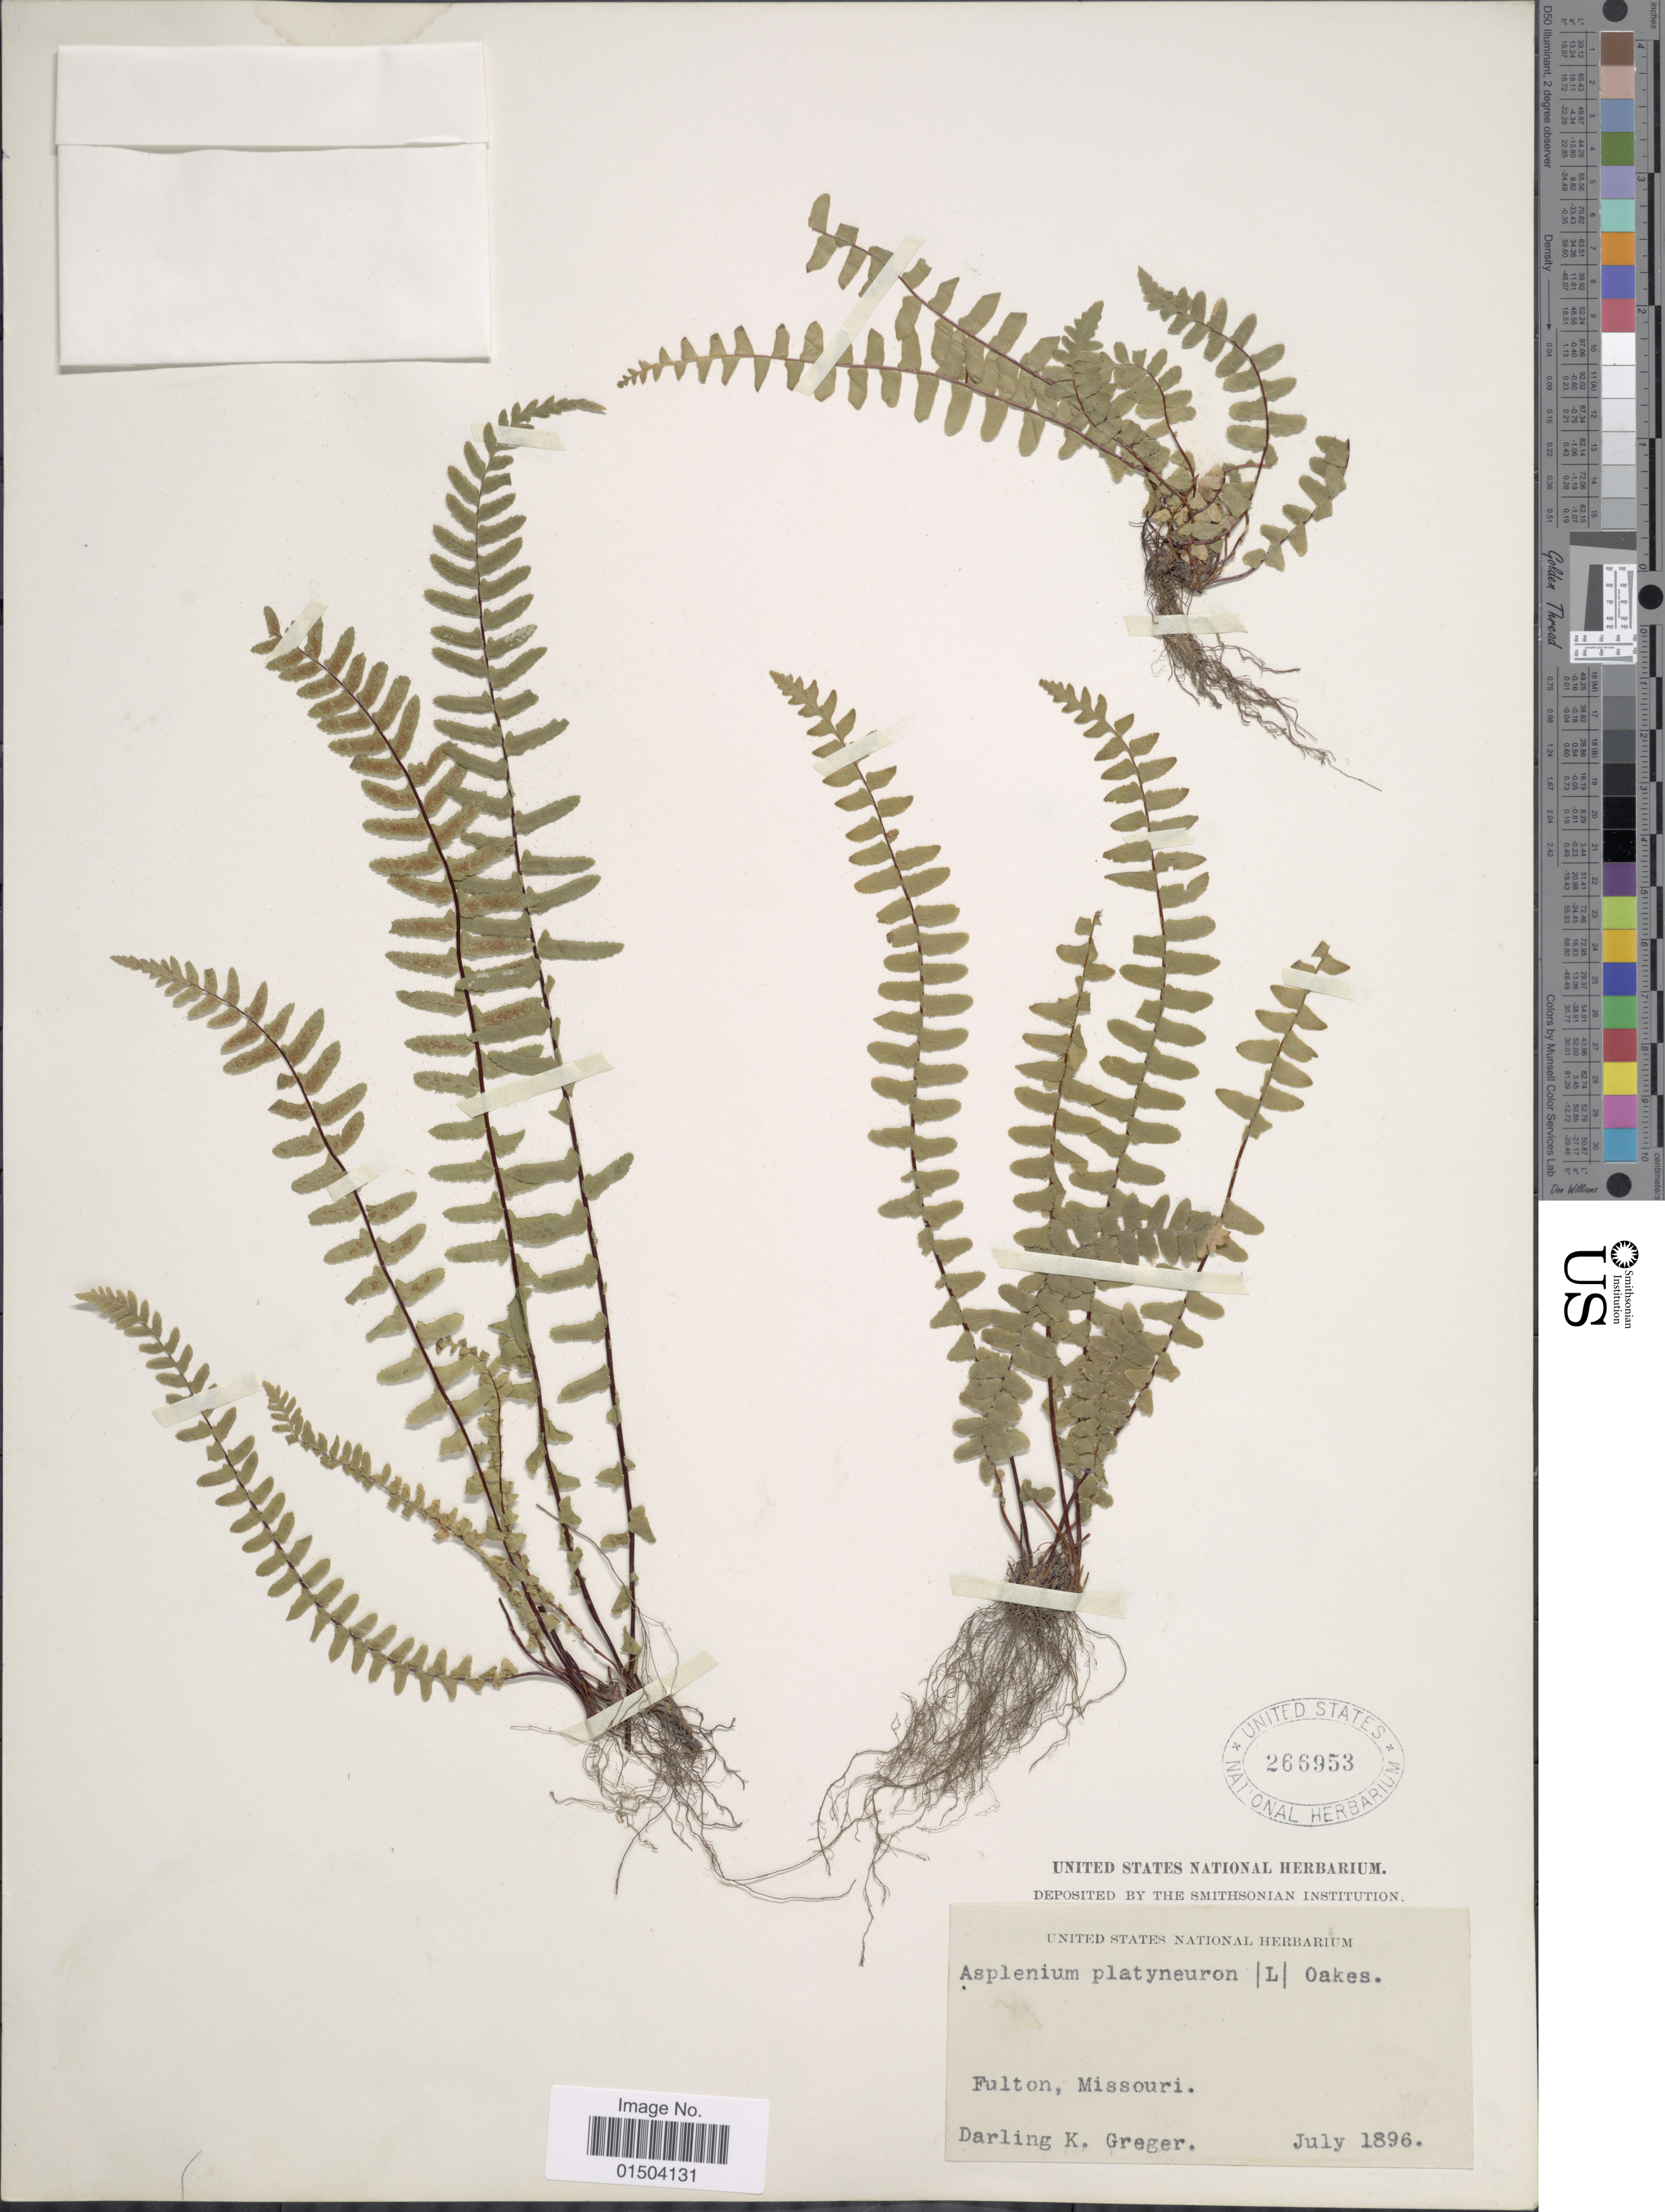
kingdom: Plantae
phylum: Tracheophyta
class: Polypodiopsida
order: Polypodiales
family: Aspleniaceae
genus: Asplenium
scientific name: Asplenium platyneuron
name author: (L.) Britton, Stearns & Poggenb.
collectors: D. Greger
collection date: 1896-07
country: United States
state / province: Missouri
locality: Fulton.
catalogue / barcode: US 266953